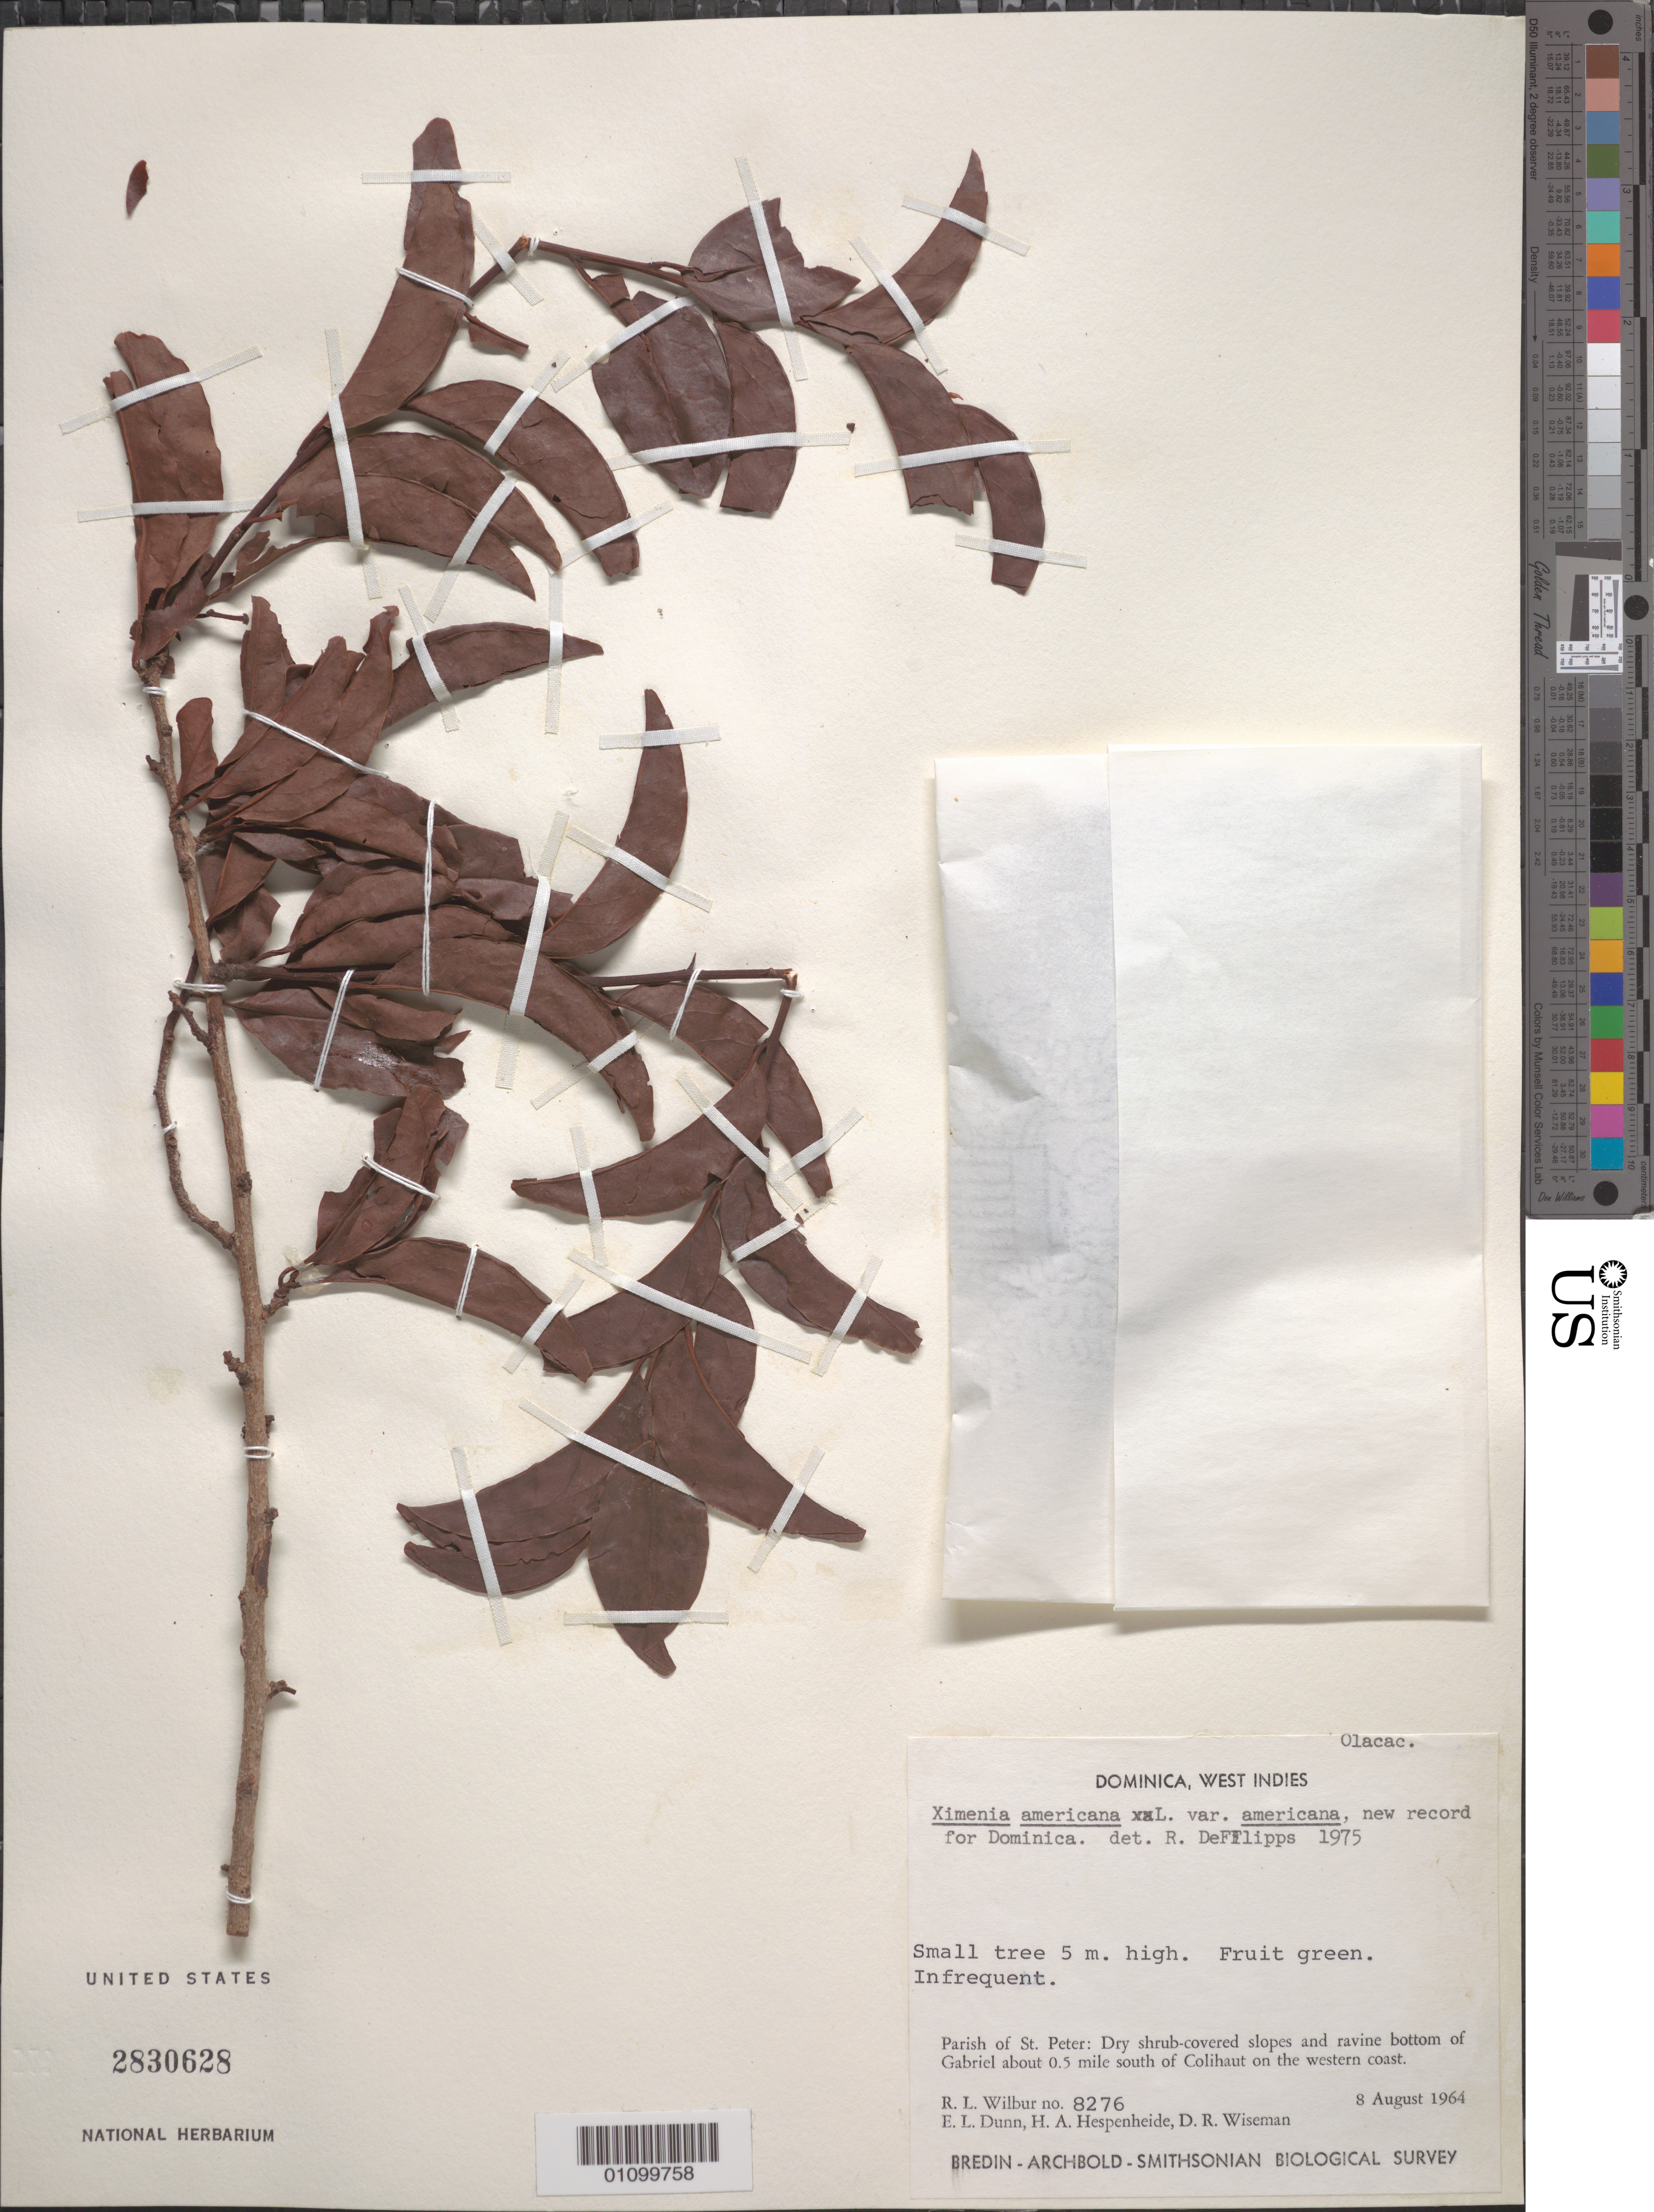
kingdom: Plantae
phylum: Tracheophyta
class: Magnoliopsida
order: Santalales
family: Ximeniaceae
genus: Ximenia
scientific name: Ximenia americana var. americana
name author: L.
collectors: R. L. Wilbur, E. Dunn, H. A. Hespenheide & D. R. Wiseman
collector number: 8276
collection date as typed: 08 Aug 1964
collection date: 1964-08-08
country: Dominica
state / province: St. Peter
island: Dominica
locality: Parish of St. Peter: Dry shrub-covered slopes and ravine bottom of Gabriel about 0.5 mile S of Colihaut in the western coast.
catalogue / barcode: US 8276